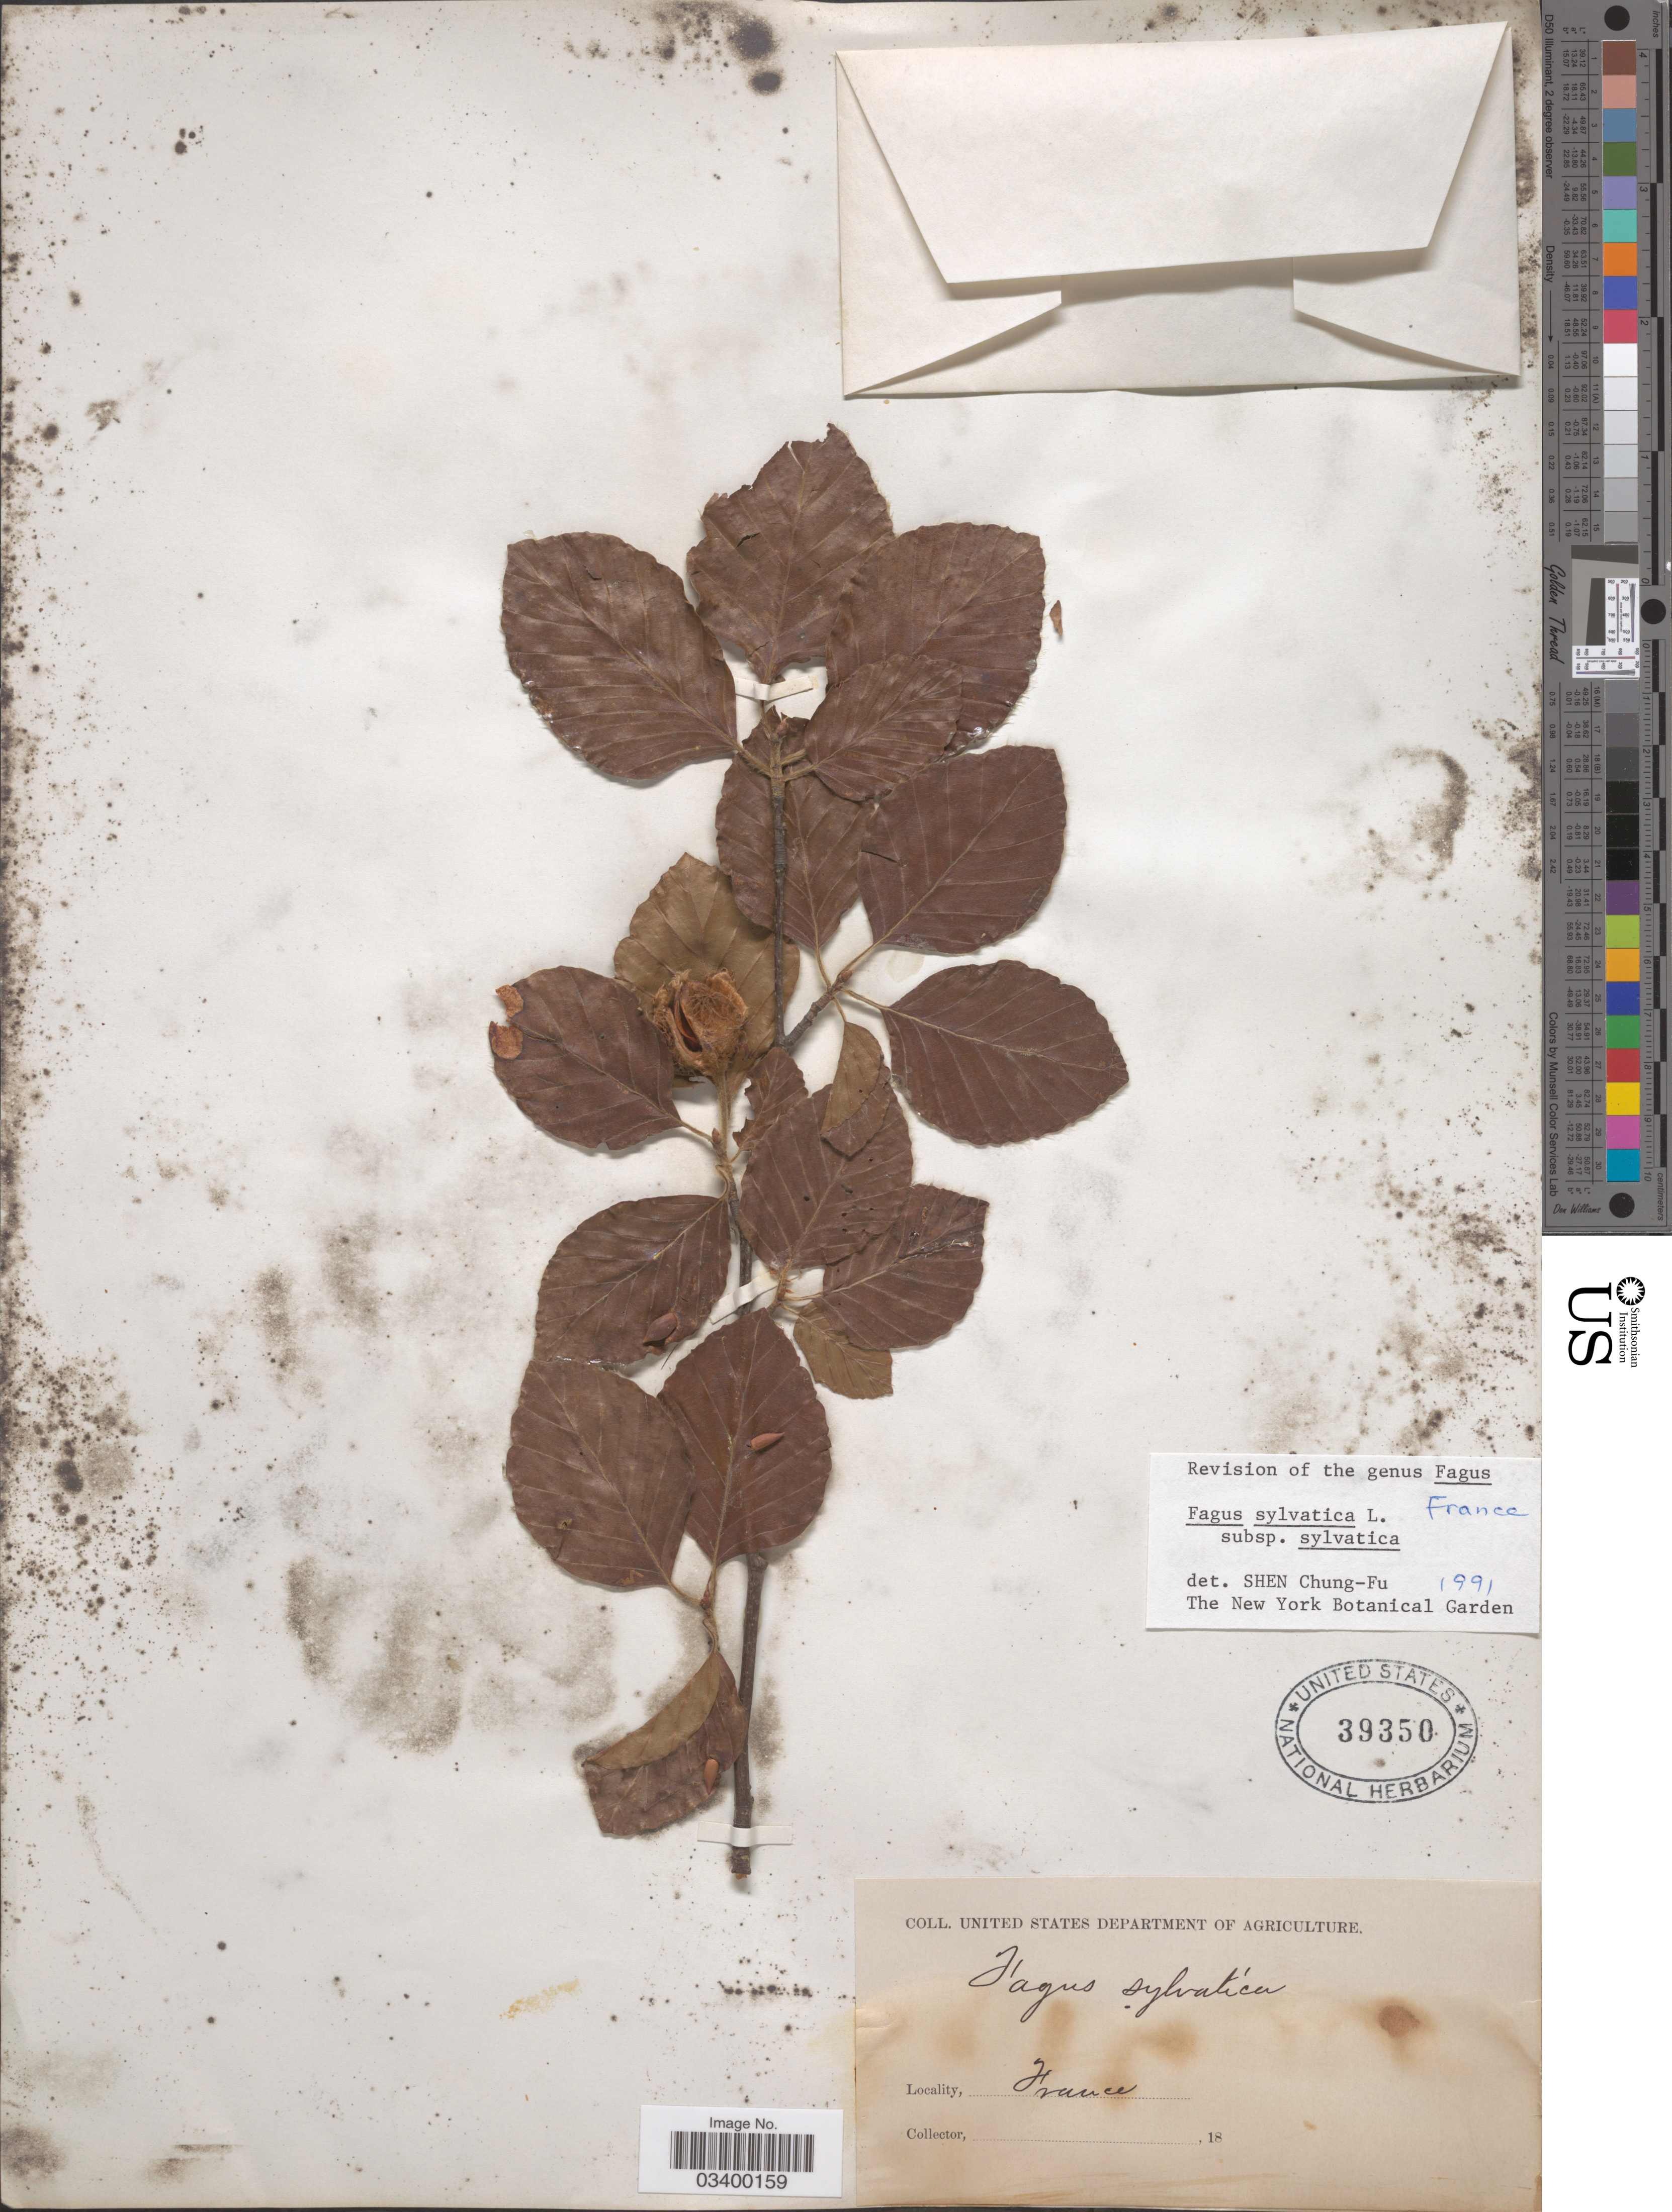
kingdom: Plantae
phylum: Tracheophyta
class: Magnoliopsida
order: Fagales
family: Fagaceae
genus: Fagus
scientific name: Fagus sylvatica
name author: L.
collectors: U.S. Department of Agriculture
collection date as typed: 18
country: France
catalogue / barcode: US 39350